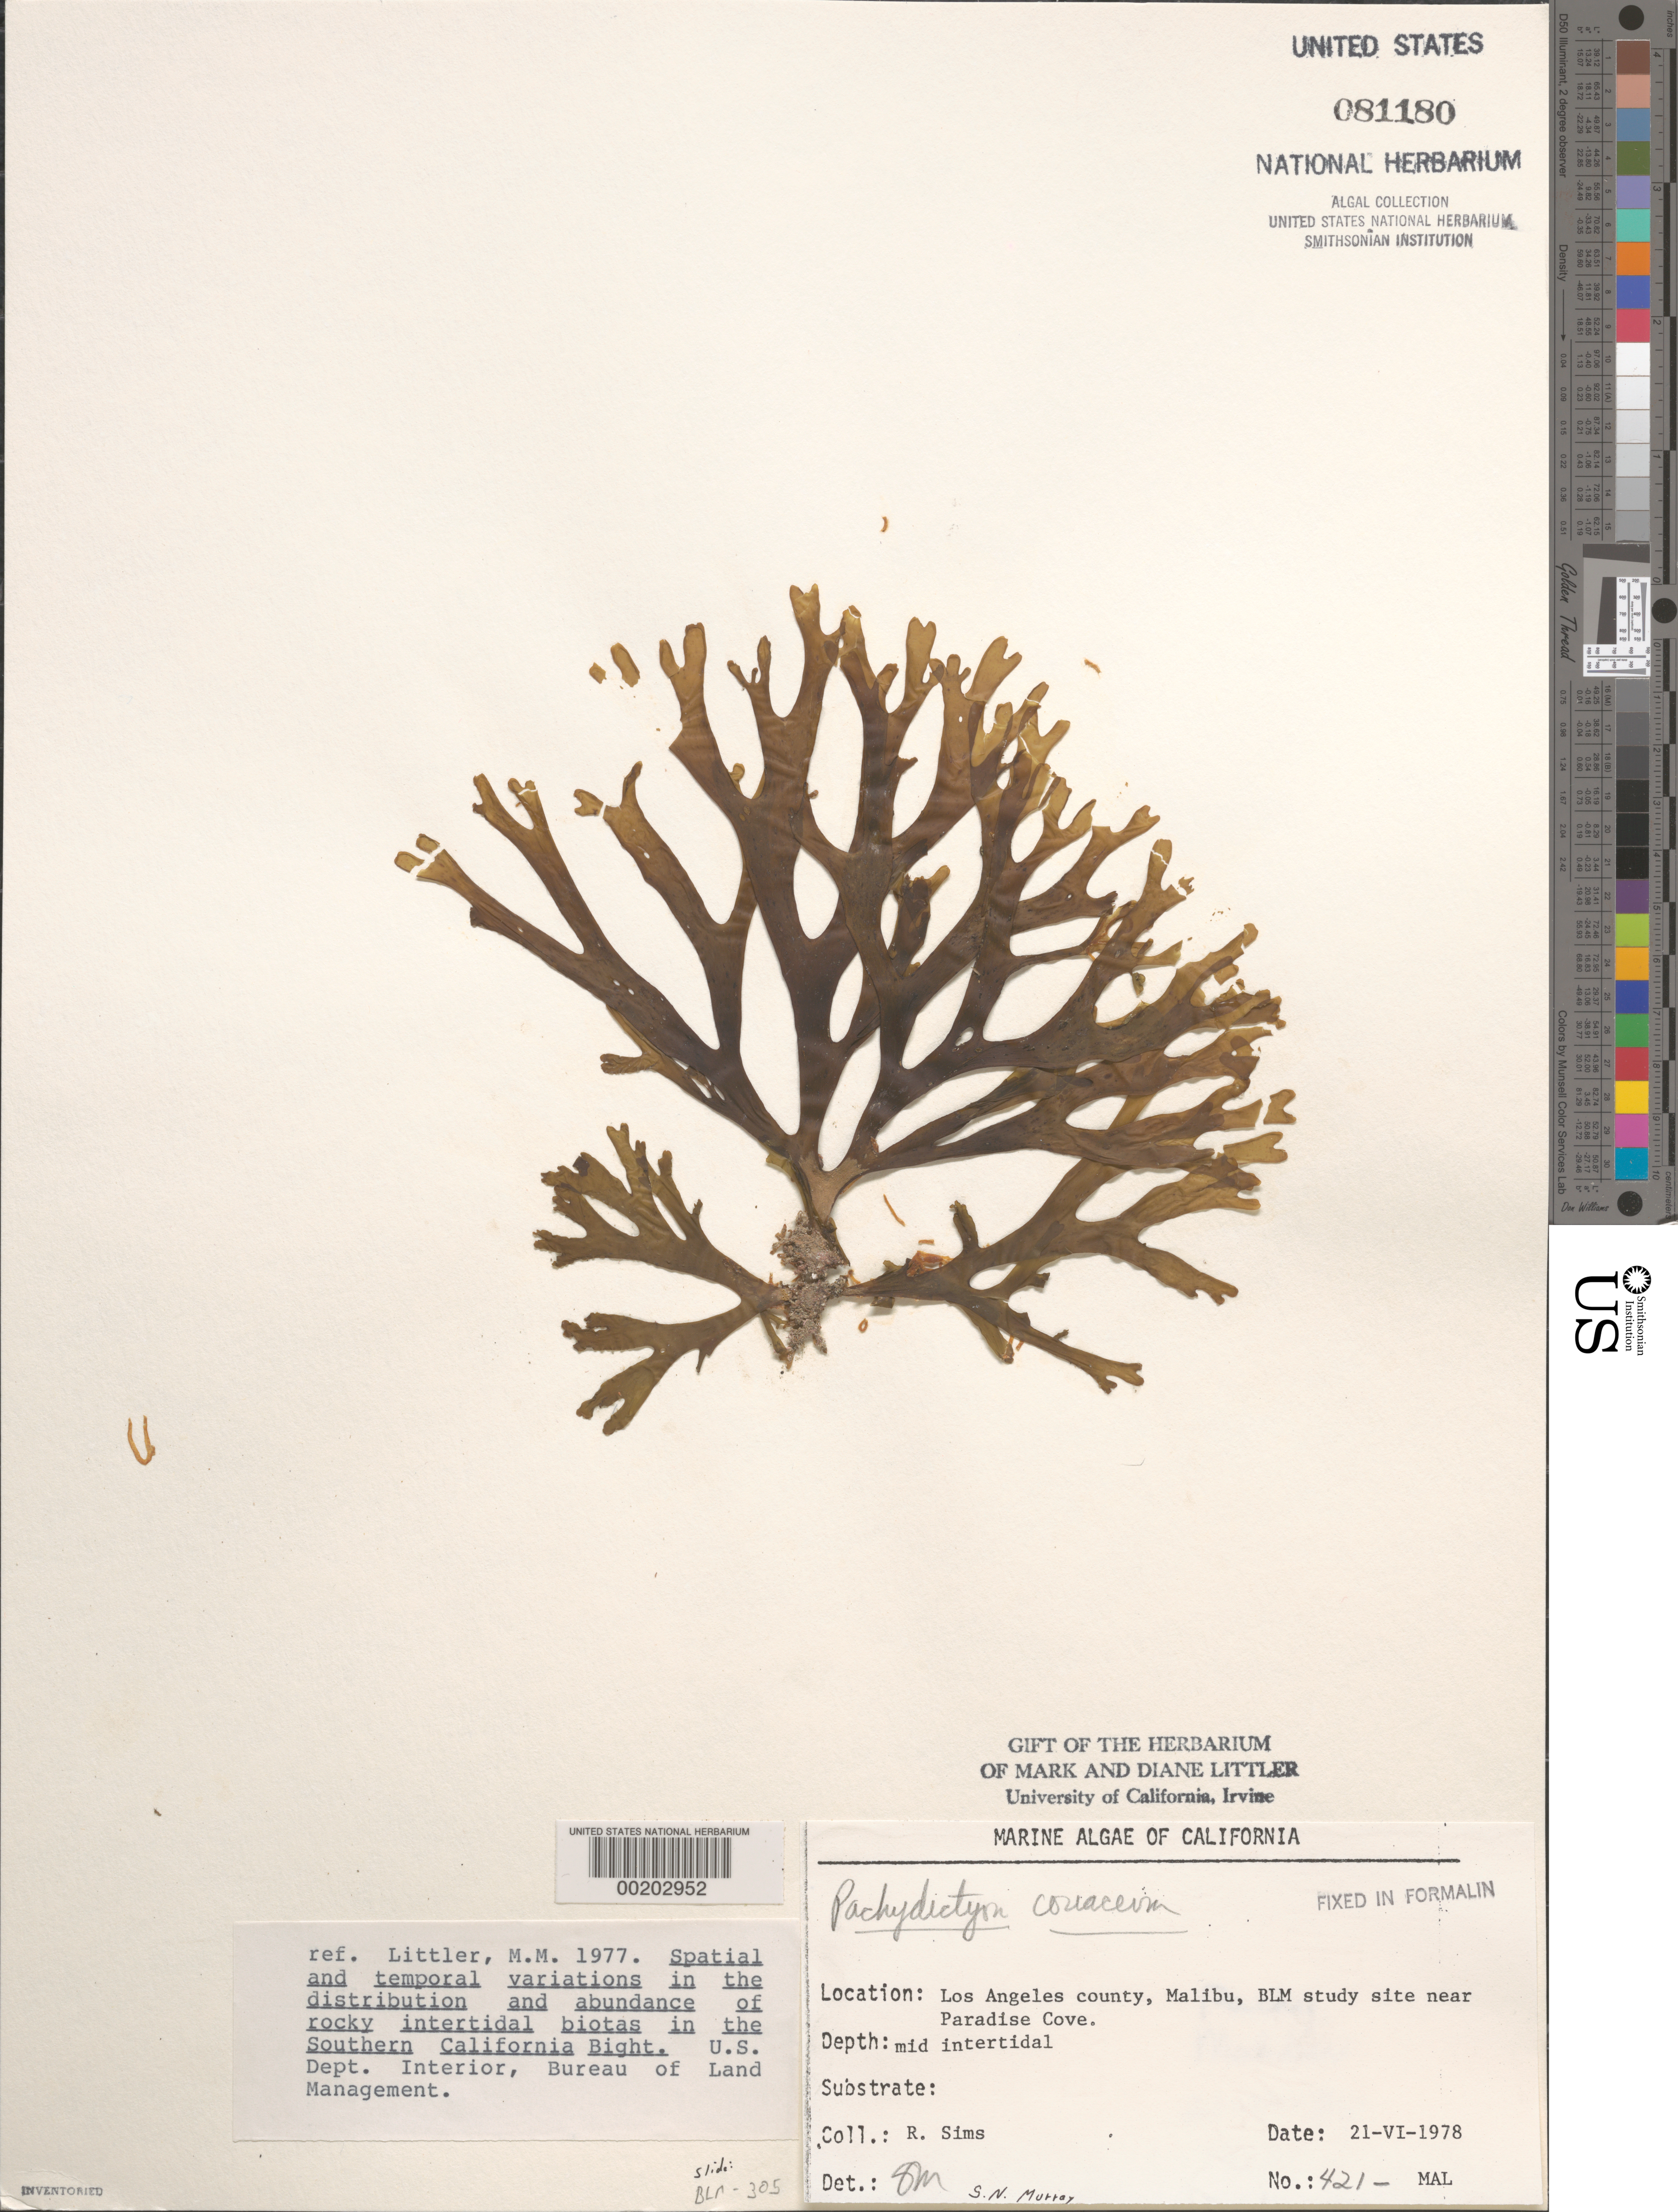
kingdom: Chromista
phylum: Ochrophyta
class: Phaeophyceae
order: Dictyotales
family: Dictyotaceae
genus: Pachydictyon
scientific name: Pachydictyon coriaceum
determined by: Murray, S. N.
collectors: R. H. Sims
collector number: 421-mal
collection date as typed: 21 Jun 1978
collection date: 1978-06-21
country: United States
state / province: California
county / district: Los Angeles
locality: Malibu, near Paradise Cove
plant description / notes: BLM-SOCALBIGHT Rocky Intertidal Survey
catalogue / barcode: US 81180